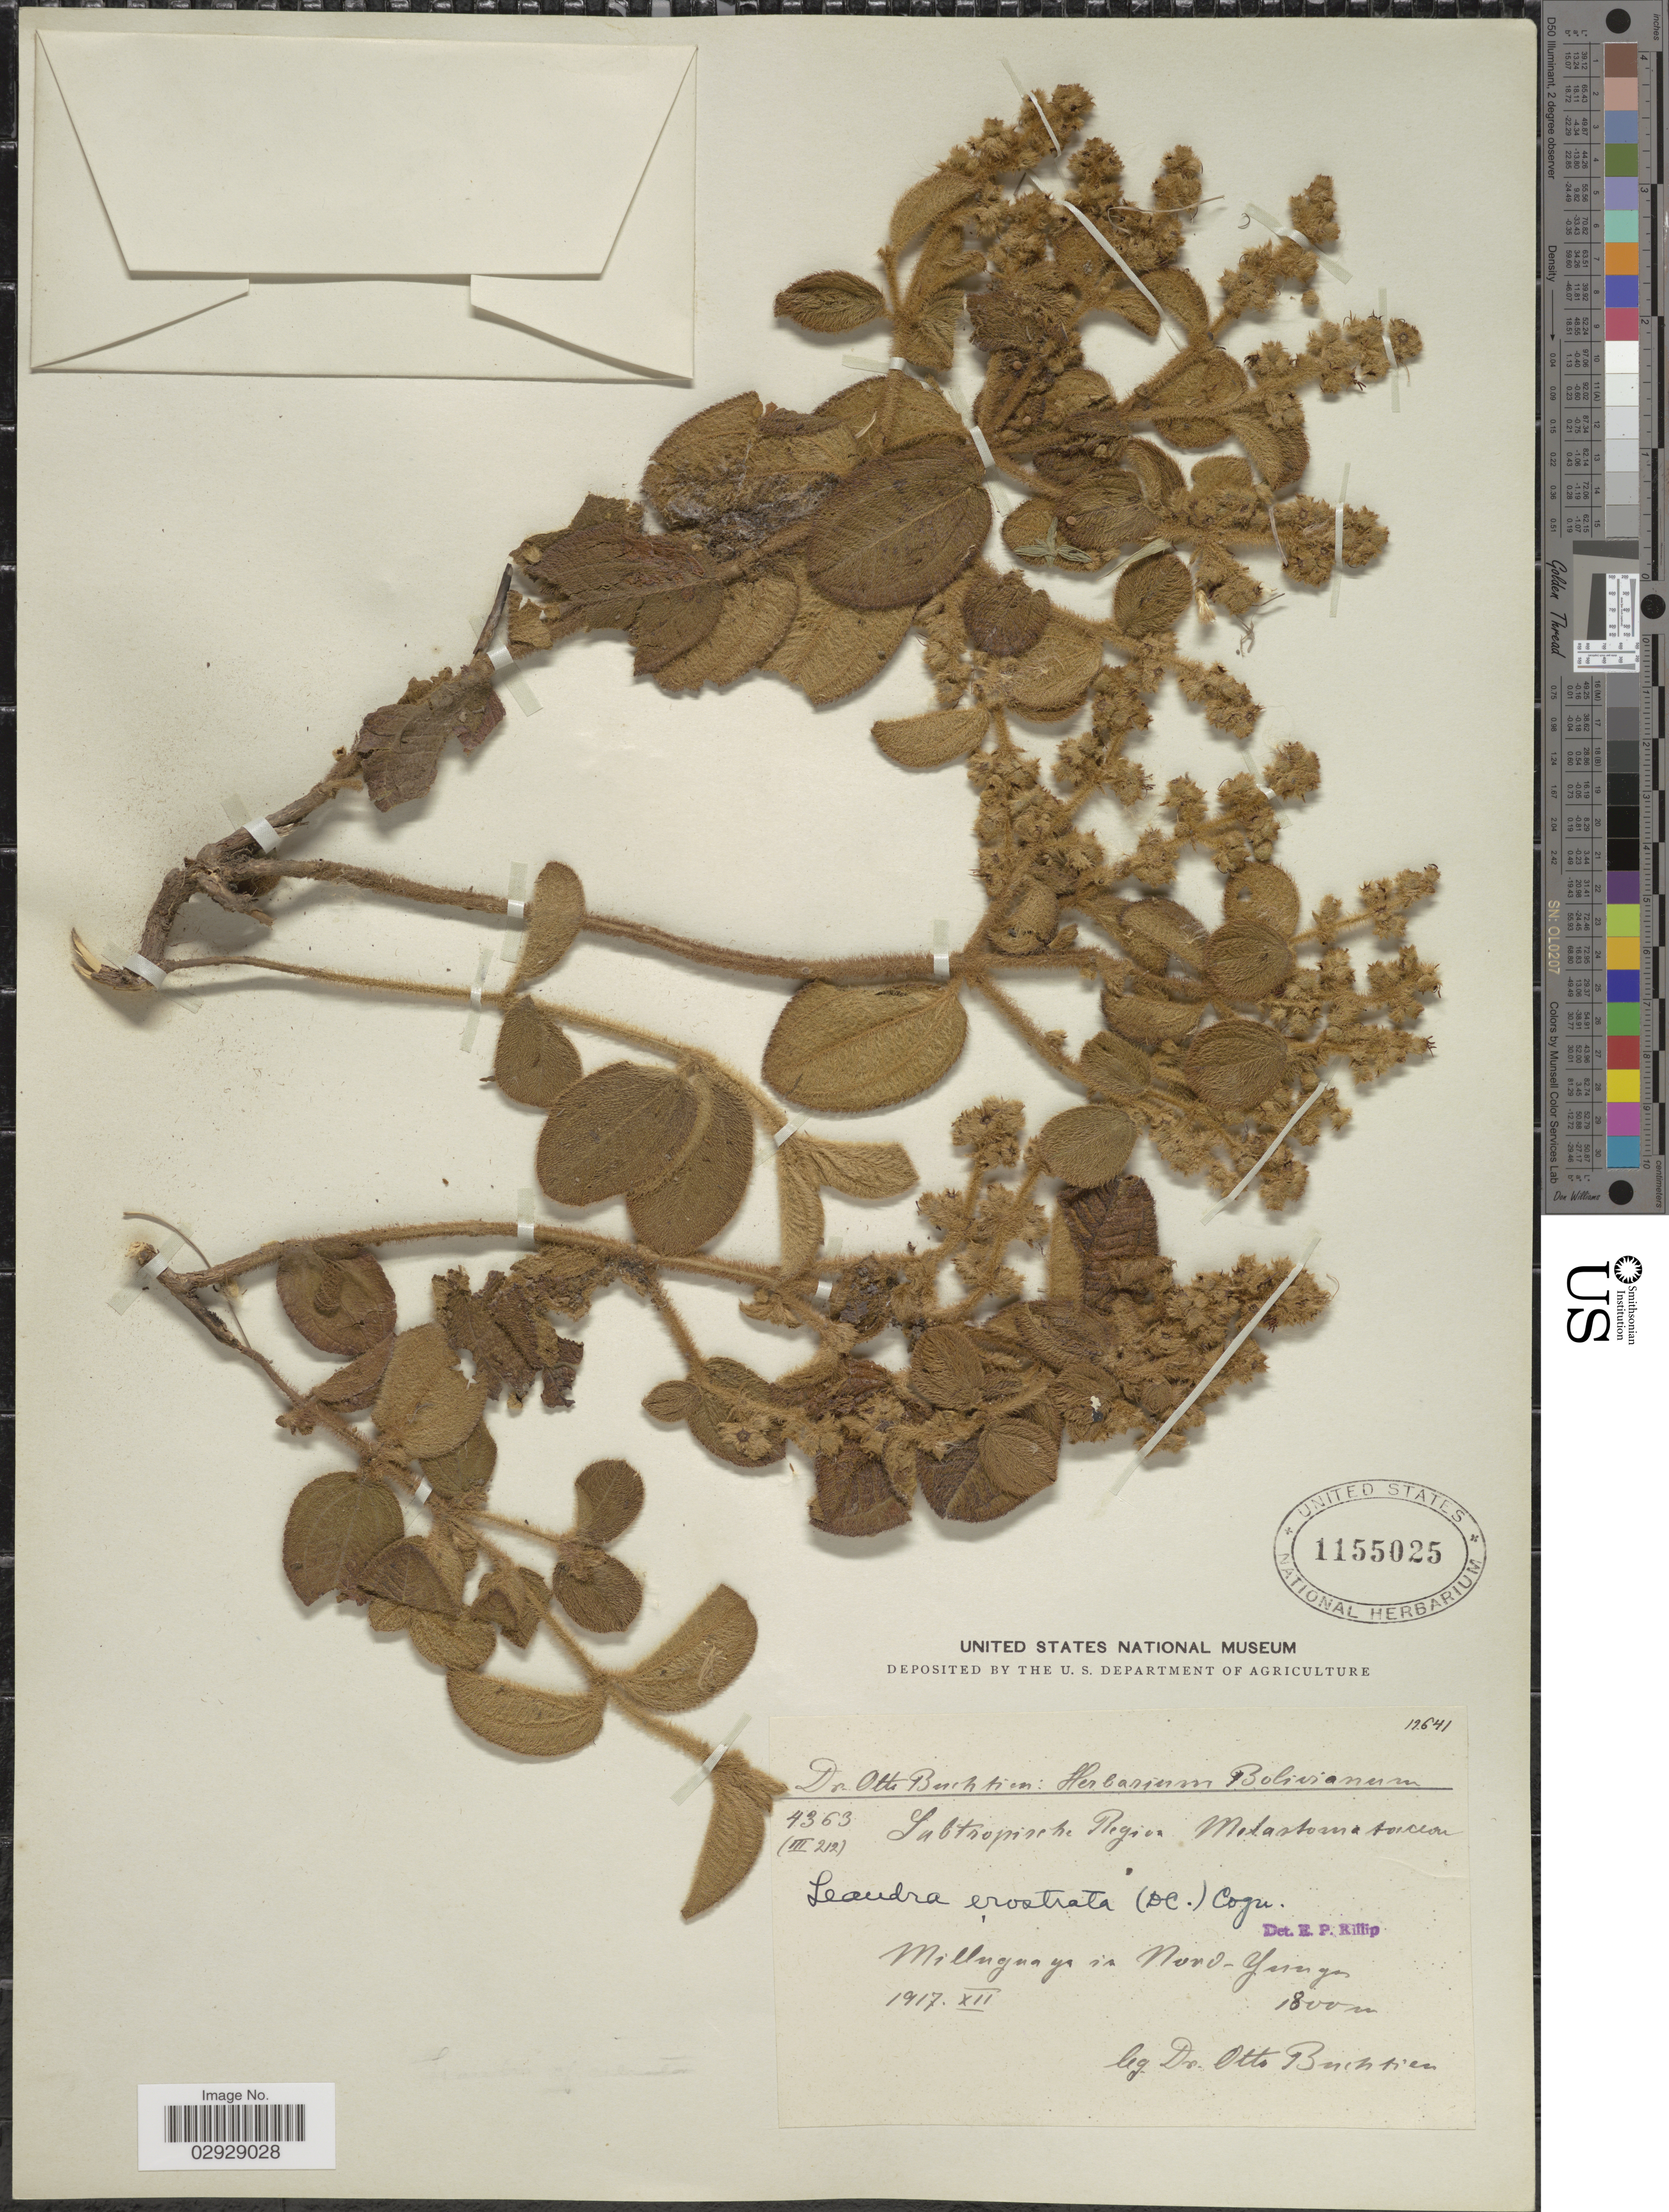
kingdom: Plantae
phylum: Tracheophyta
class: Magnoliopsida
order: Myrtales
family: Melastomataceae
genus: Leandra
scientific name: Leandra erostrata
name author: (DC.) Cogn.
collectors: O. Buchtien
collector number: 4363 (III 212)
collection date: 1917-12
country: Bolivia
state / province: La Paz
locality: Milluguaya in Nord-Yungas.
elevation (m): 1800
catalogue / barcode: US 1155025